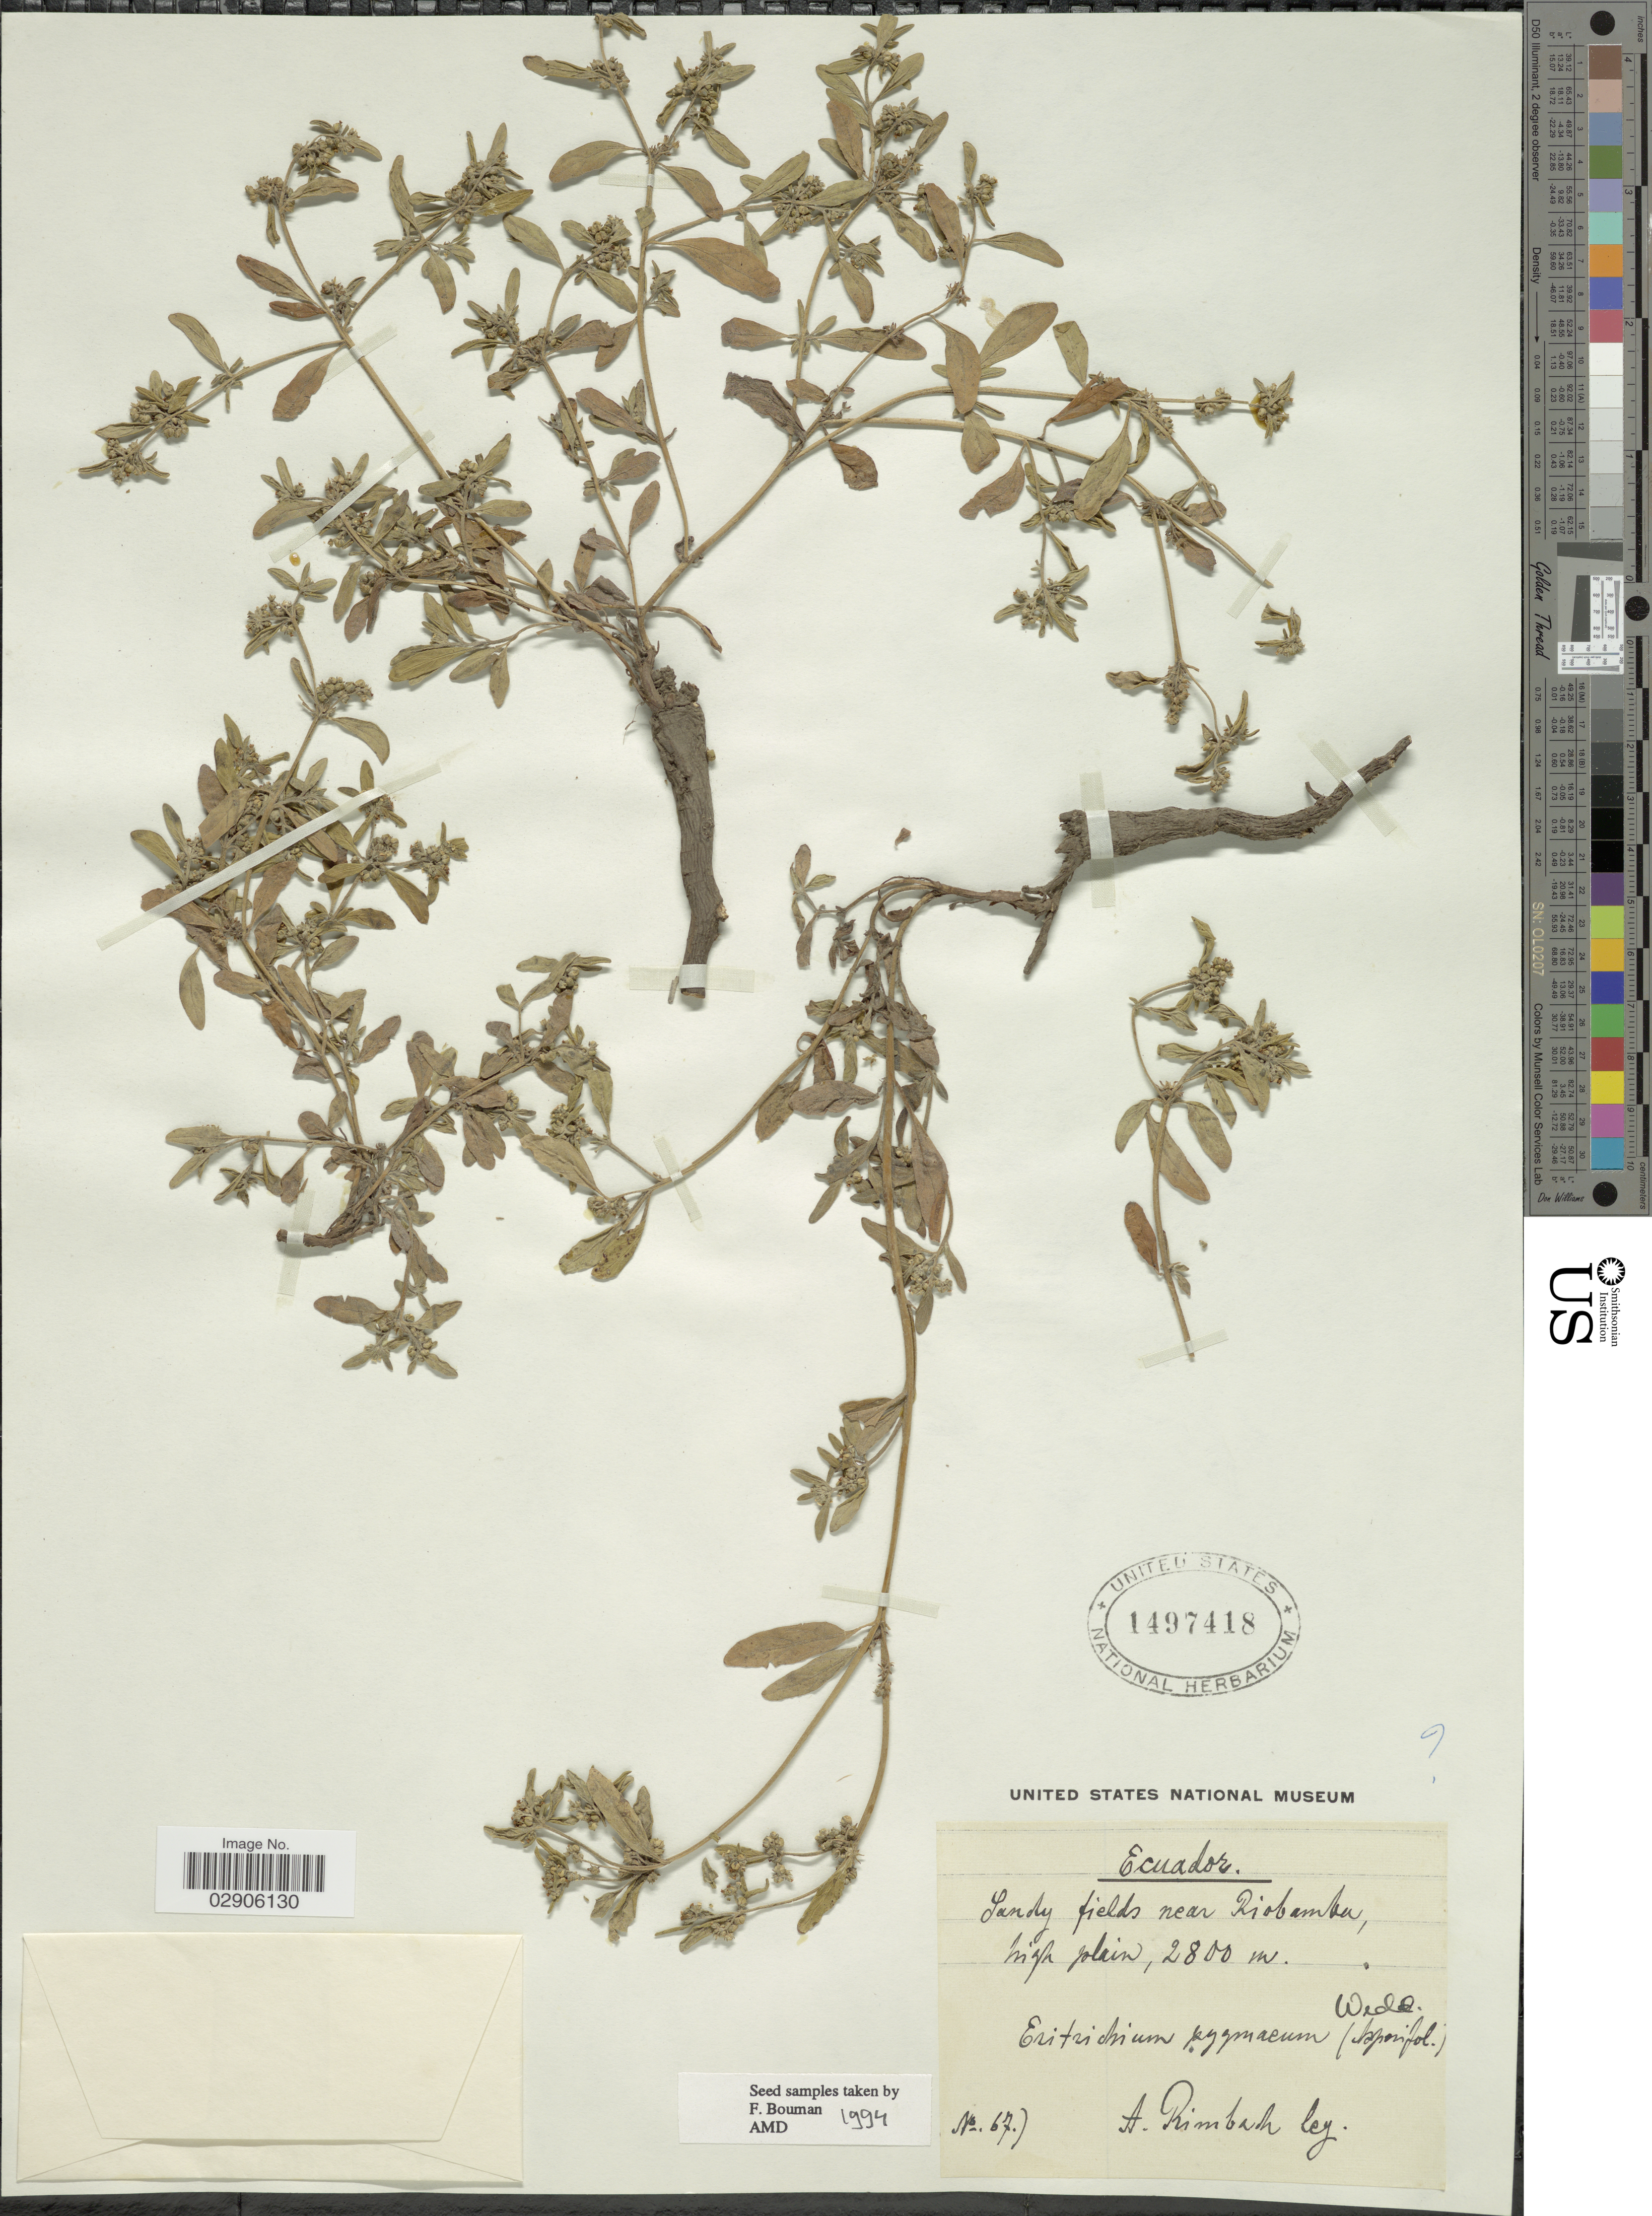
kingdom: Plantae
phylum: Tracheophyta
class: Magnoliopsida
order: Boraginales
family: Boraginaceae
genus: Plagiobothrys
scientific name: Plagiobothrys pygmaeus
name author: (Kunth) I.M. Johnst.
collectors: A. Rimbach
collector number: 67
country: Ecuador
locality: Sandy fields near Riobamba.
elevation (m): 2800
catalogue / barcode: US 1497418